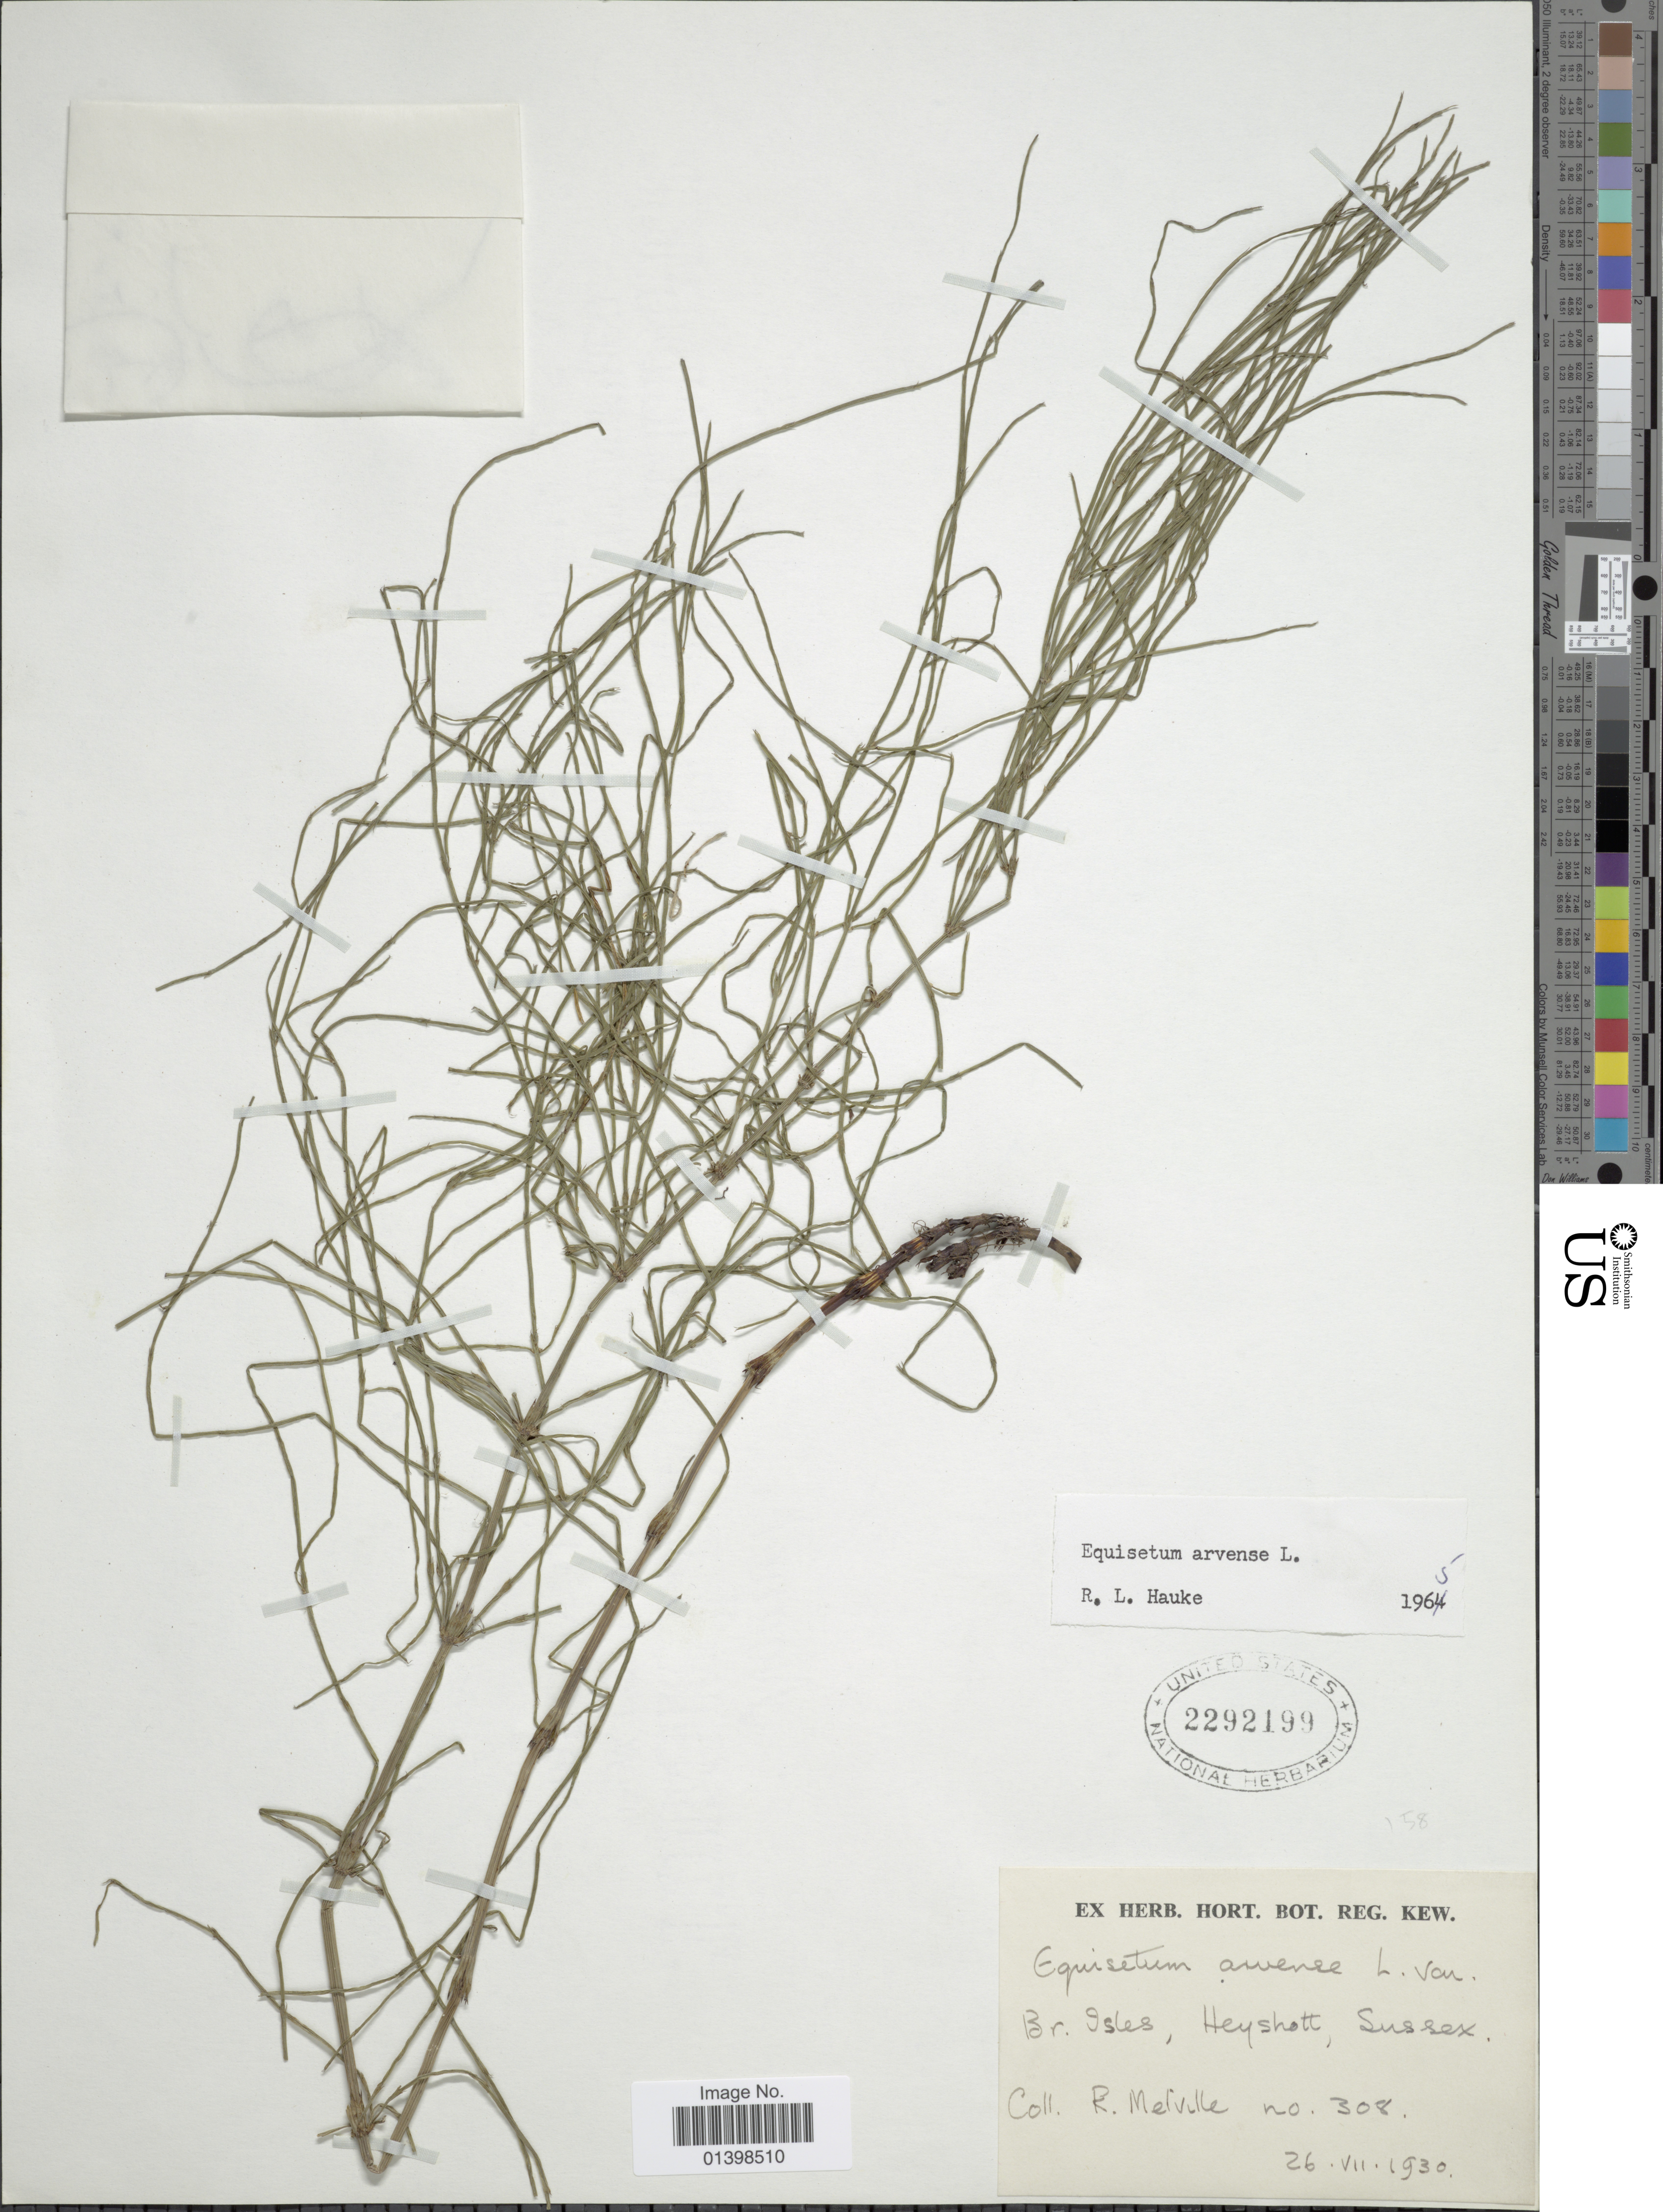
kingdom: Plantae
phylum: Tracheophyta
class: Polypodiopsida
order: Equisetales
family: Equisetaceae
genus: Equisetum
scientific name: Equisetum arvense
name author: L.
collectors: R. Melville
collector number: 308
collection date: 1930-07-26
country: United Kingdom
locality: Bri Isles, heyshott, Sussex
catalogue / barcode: US 2292199